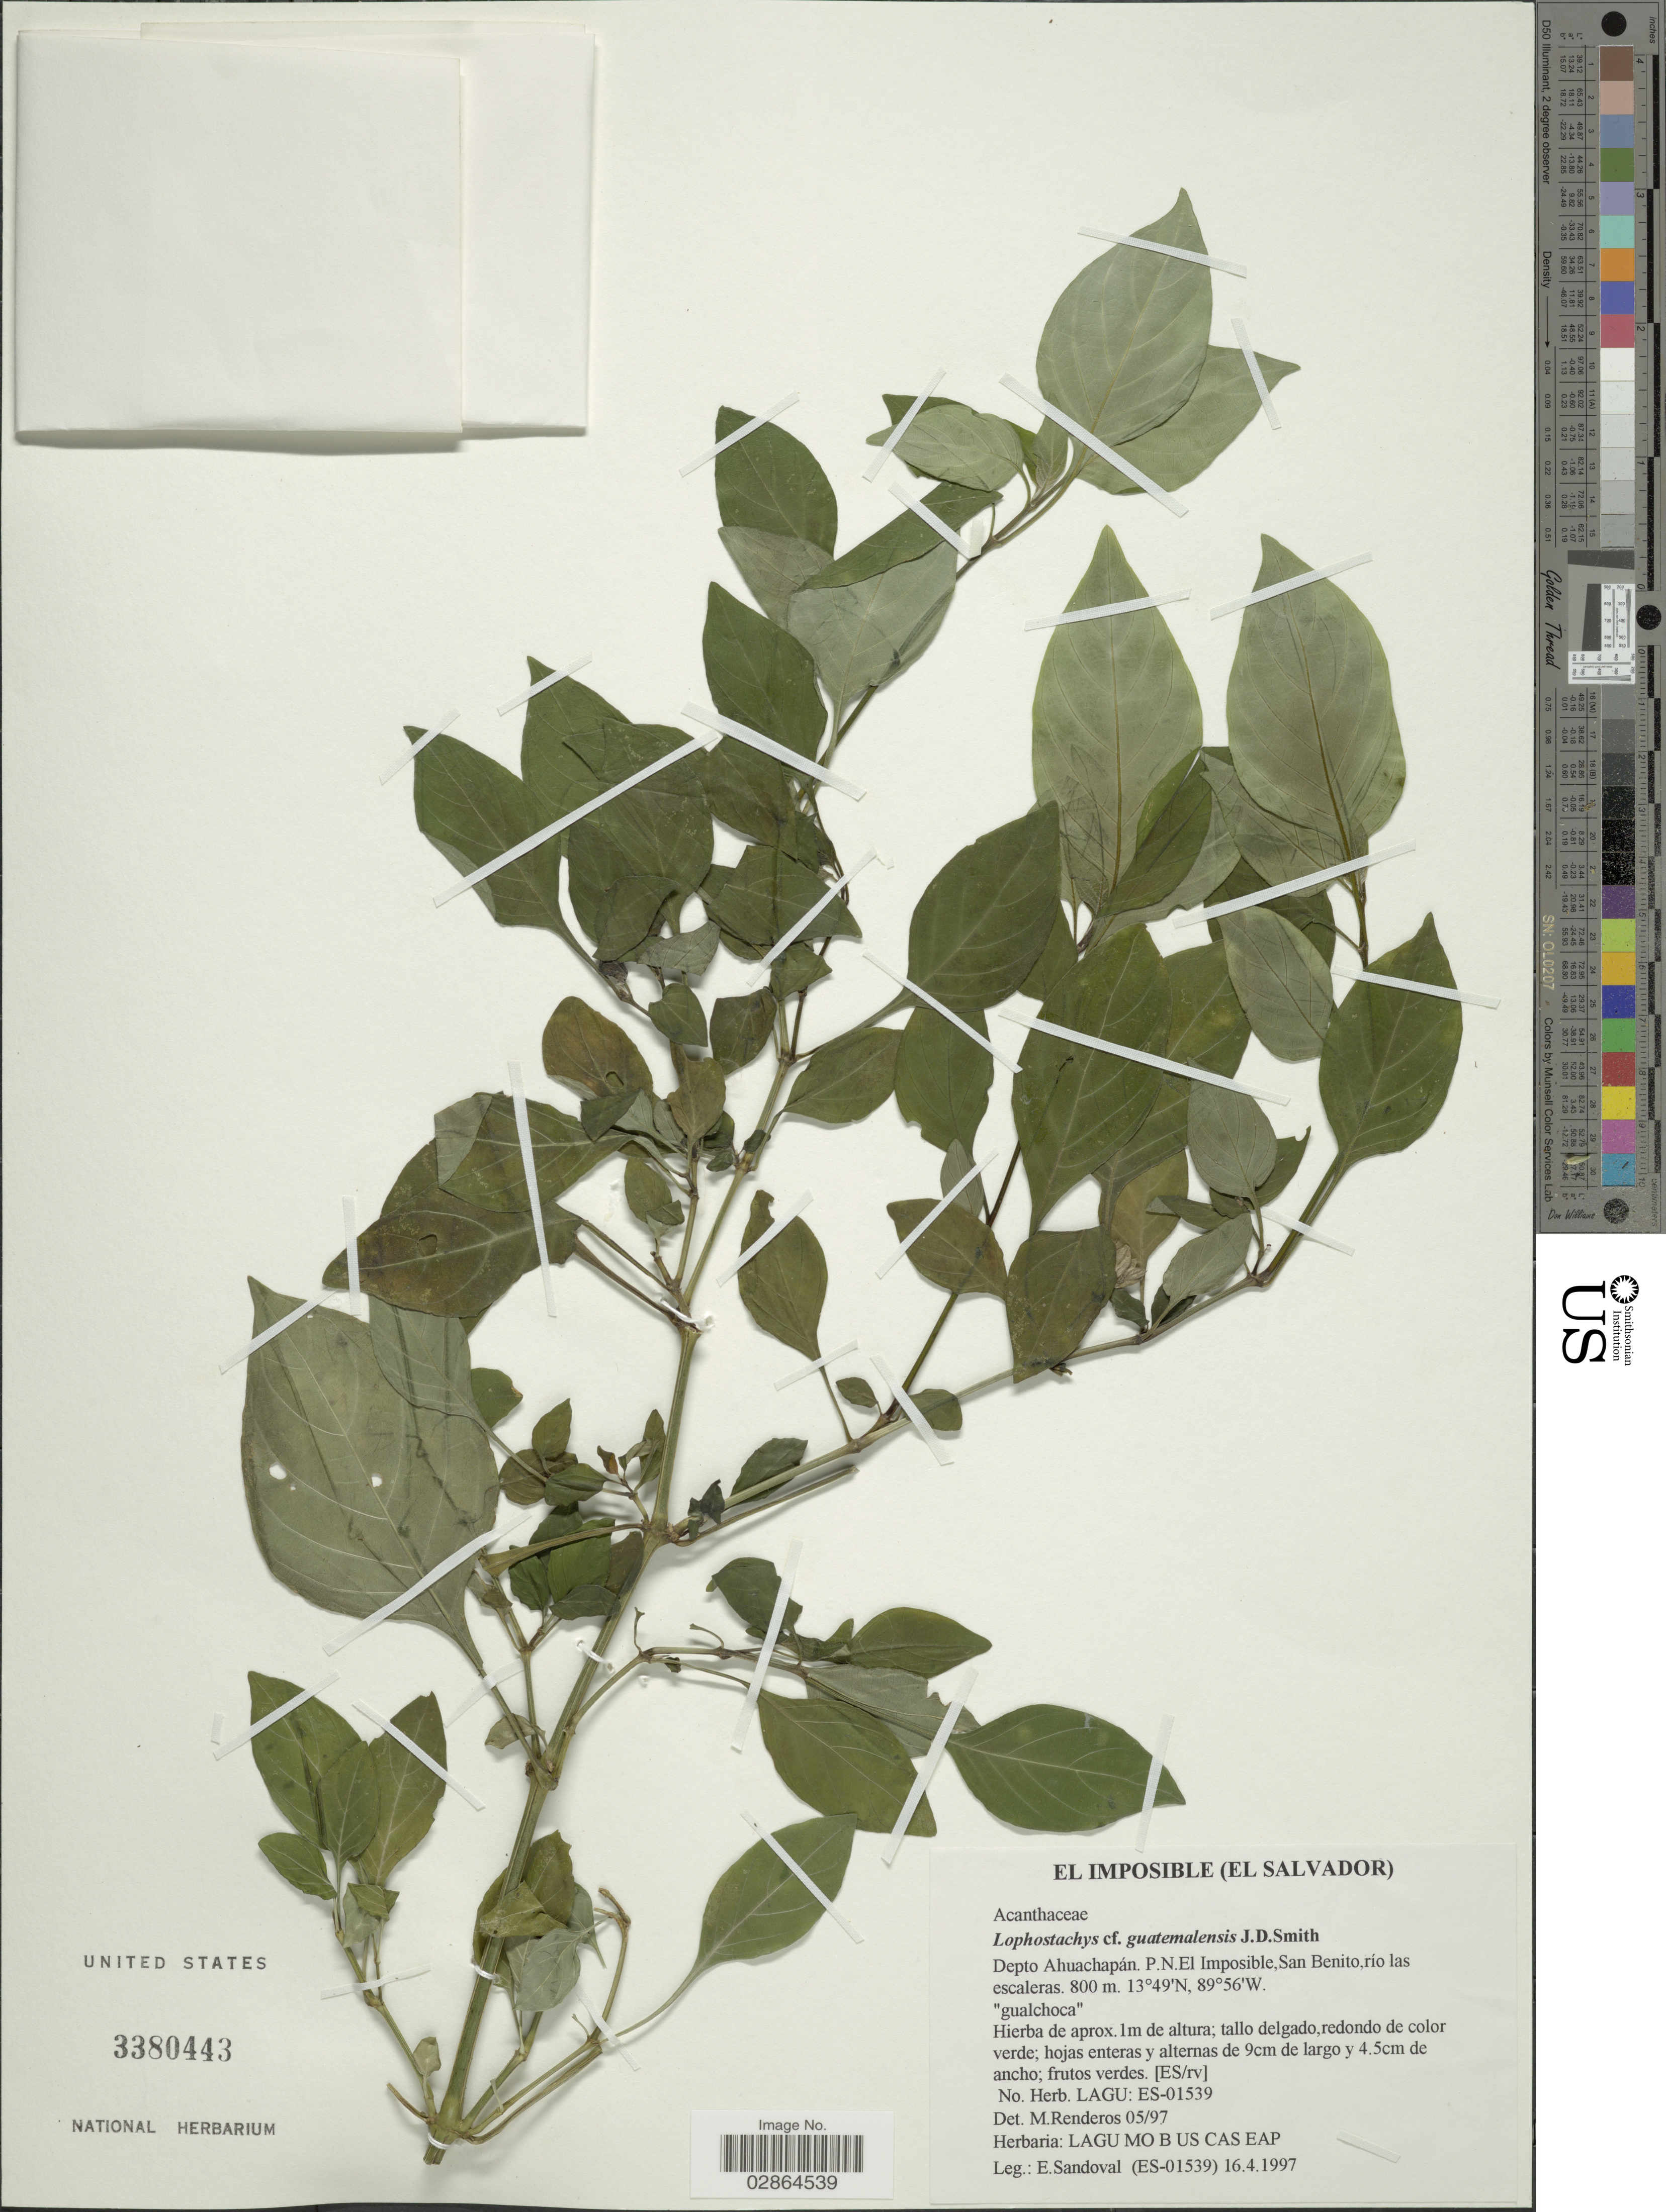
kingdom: Plantae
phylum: Tracheophyta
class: Magnoliopsida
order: Lamiales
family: Acanthaceae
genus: Lophostachys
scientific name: Lophostachys guatemalensis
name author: Donn. Sm.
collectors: E. Sandoval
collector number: (ES-01539)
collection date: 1997-04-16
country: El Salvador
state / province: Ahuachapan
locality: El Imposible, Depto. Ahuachapán. P.N.El Imposible, San Benito, río las escaleras.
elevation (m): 800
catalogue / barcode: US 3380443